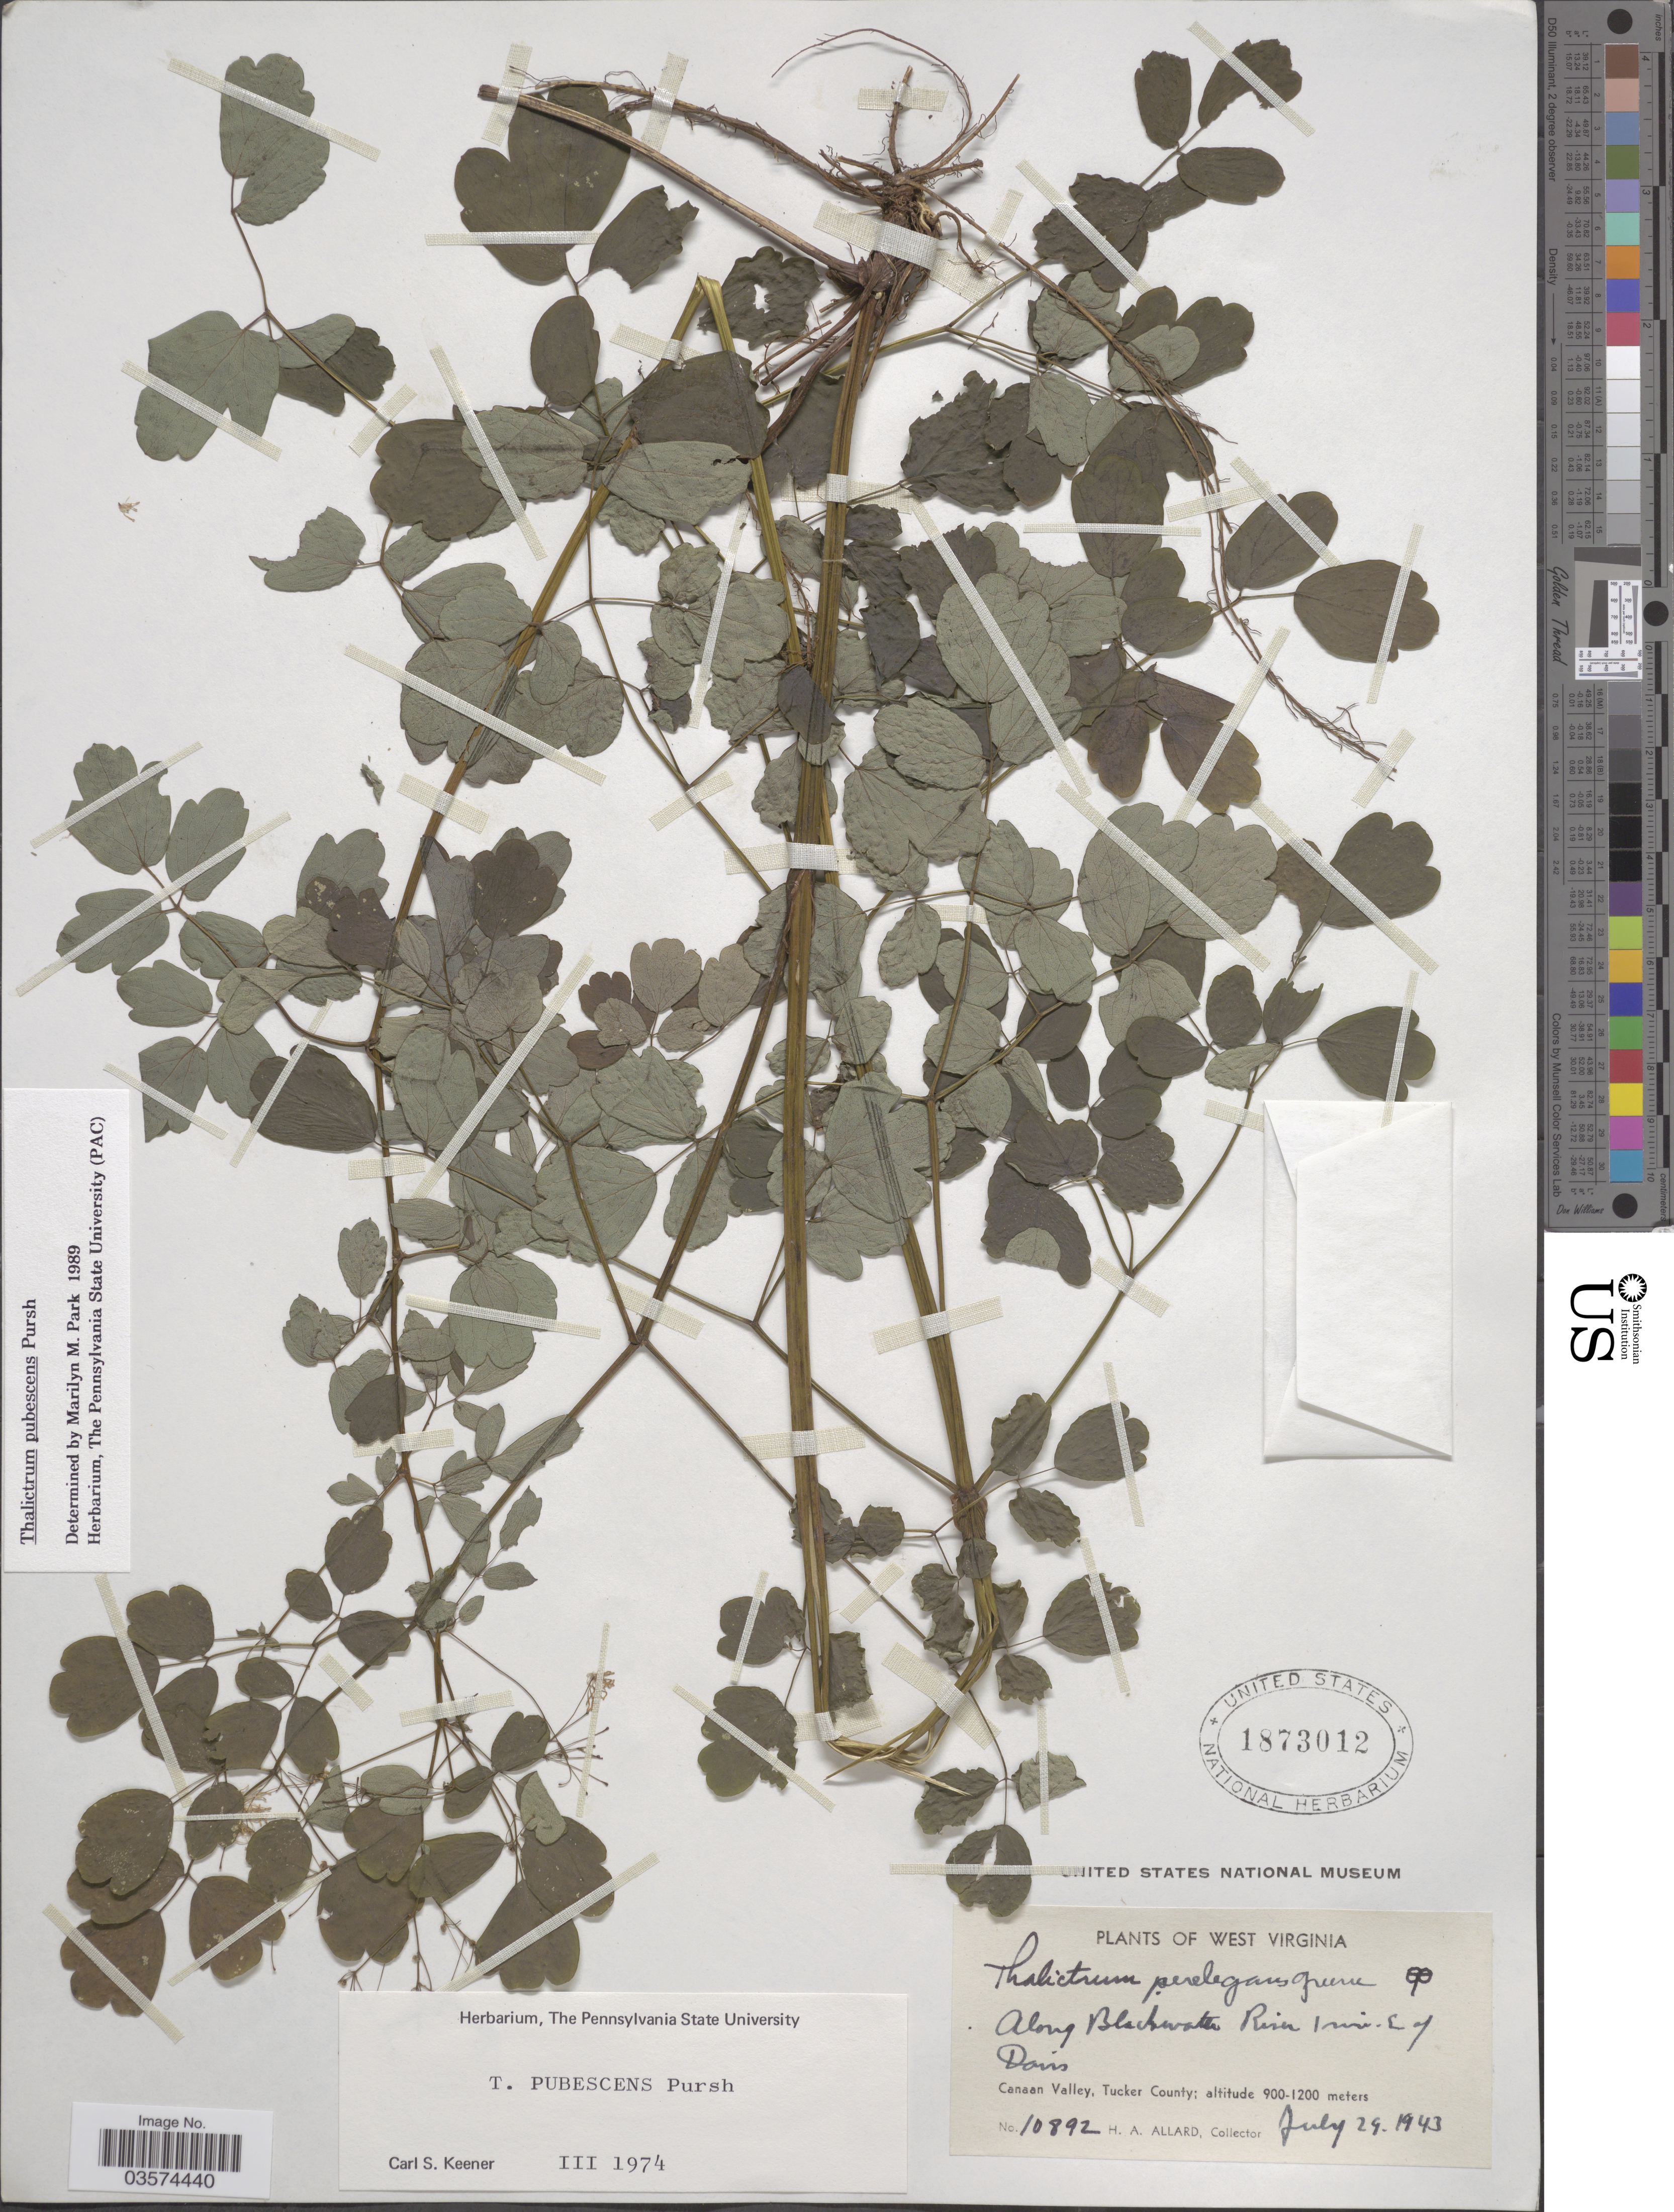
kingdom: Plantae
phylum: Tracheophyta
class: Magnoliopsida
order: Ranunculales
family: Ranunculaceae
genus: Thalictrum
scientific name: Thalictrum pubescens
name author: Pursh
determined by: Park, Marilyn Marqueen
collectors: H. A. Allard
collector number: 10892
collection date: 1943-07-29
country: United States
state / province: West Virginia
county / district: Tucker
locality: Along Blackwater River 1 mi. E. of Davis. Canaan Valley, Tucker County.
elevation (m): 900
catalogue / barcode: US 1873012